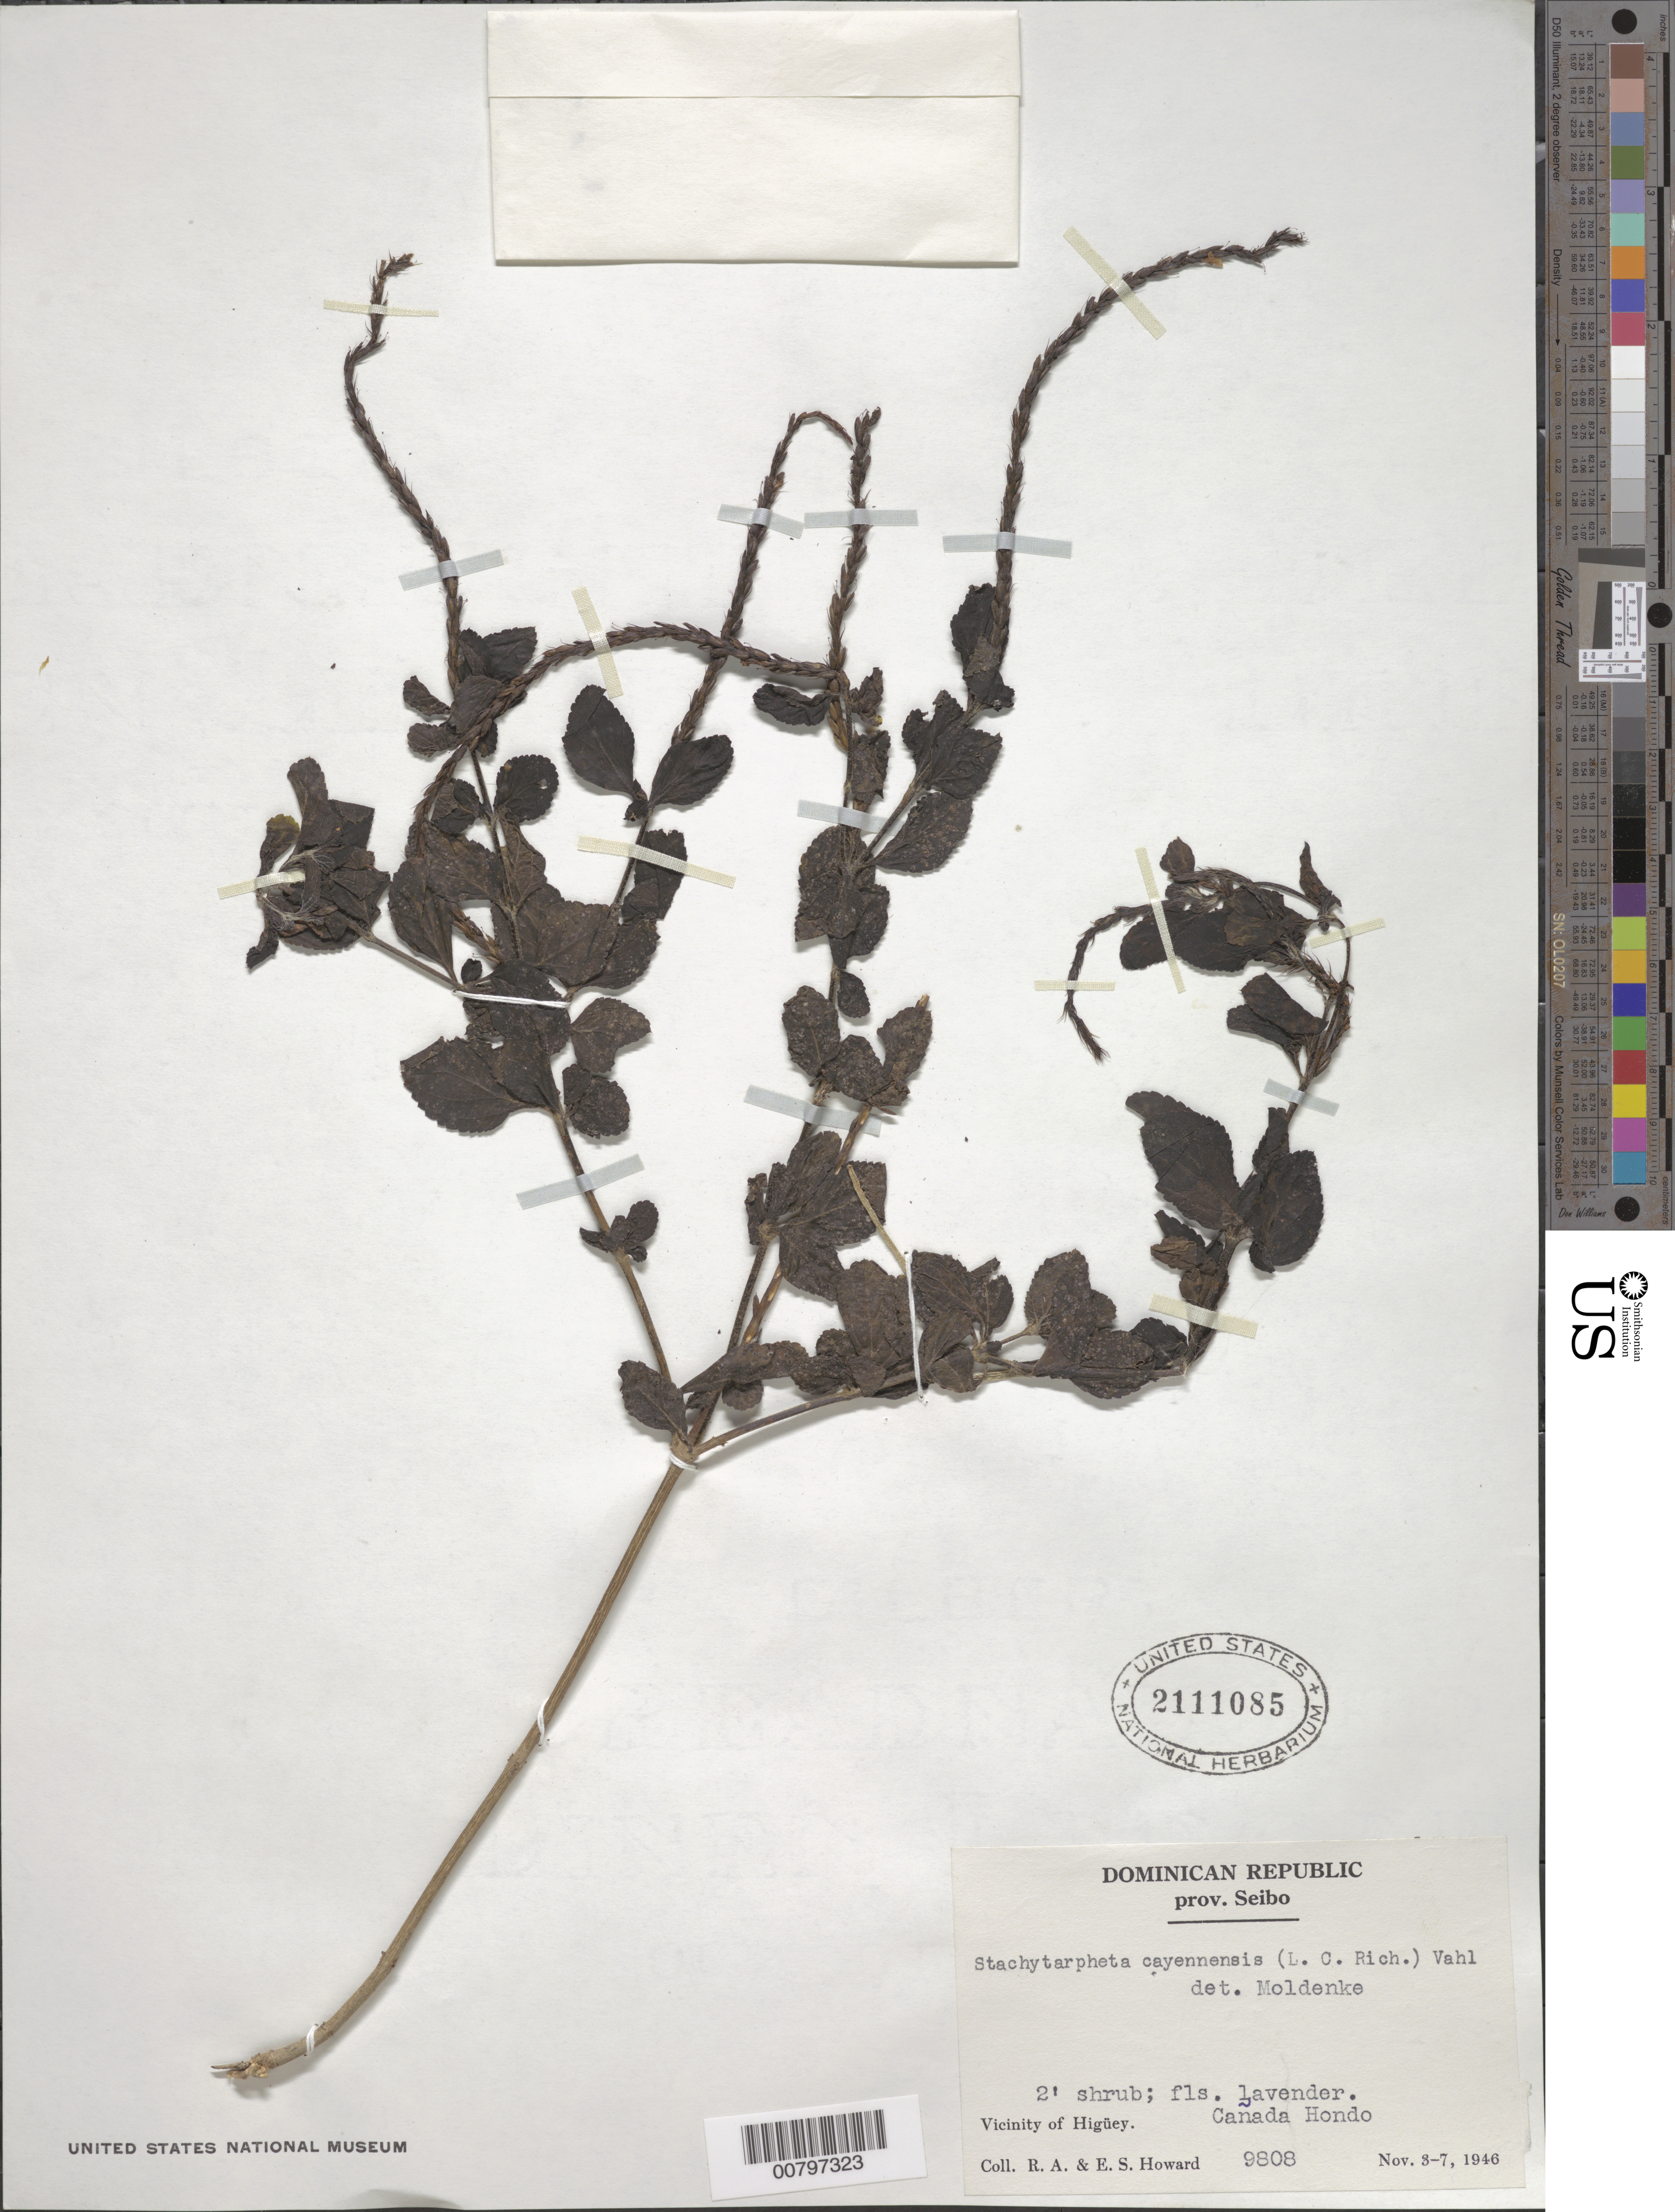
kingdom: Plantae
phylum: Tracheophyta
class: Magnoliopsida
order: Lamiales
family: Verbenaceae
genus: Stachytarpheta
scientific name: Stachytarpheta cayennensis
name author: (Rich.) Vahl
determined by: Moldenke, H. N.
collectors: R. A. Howard & E. S. Howard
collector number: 9808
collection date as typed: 03 Nov 1946 to 07 Nov 1946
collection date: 1946-11-03/1946-11-07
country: Dominican Republic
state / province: El Seibo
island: Hispaniola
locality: Vicinity of Higüey, Cañada Hondo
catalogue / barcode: US 2111085